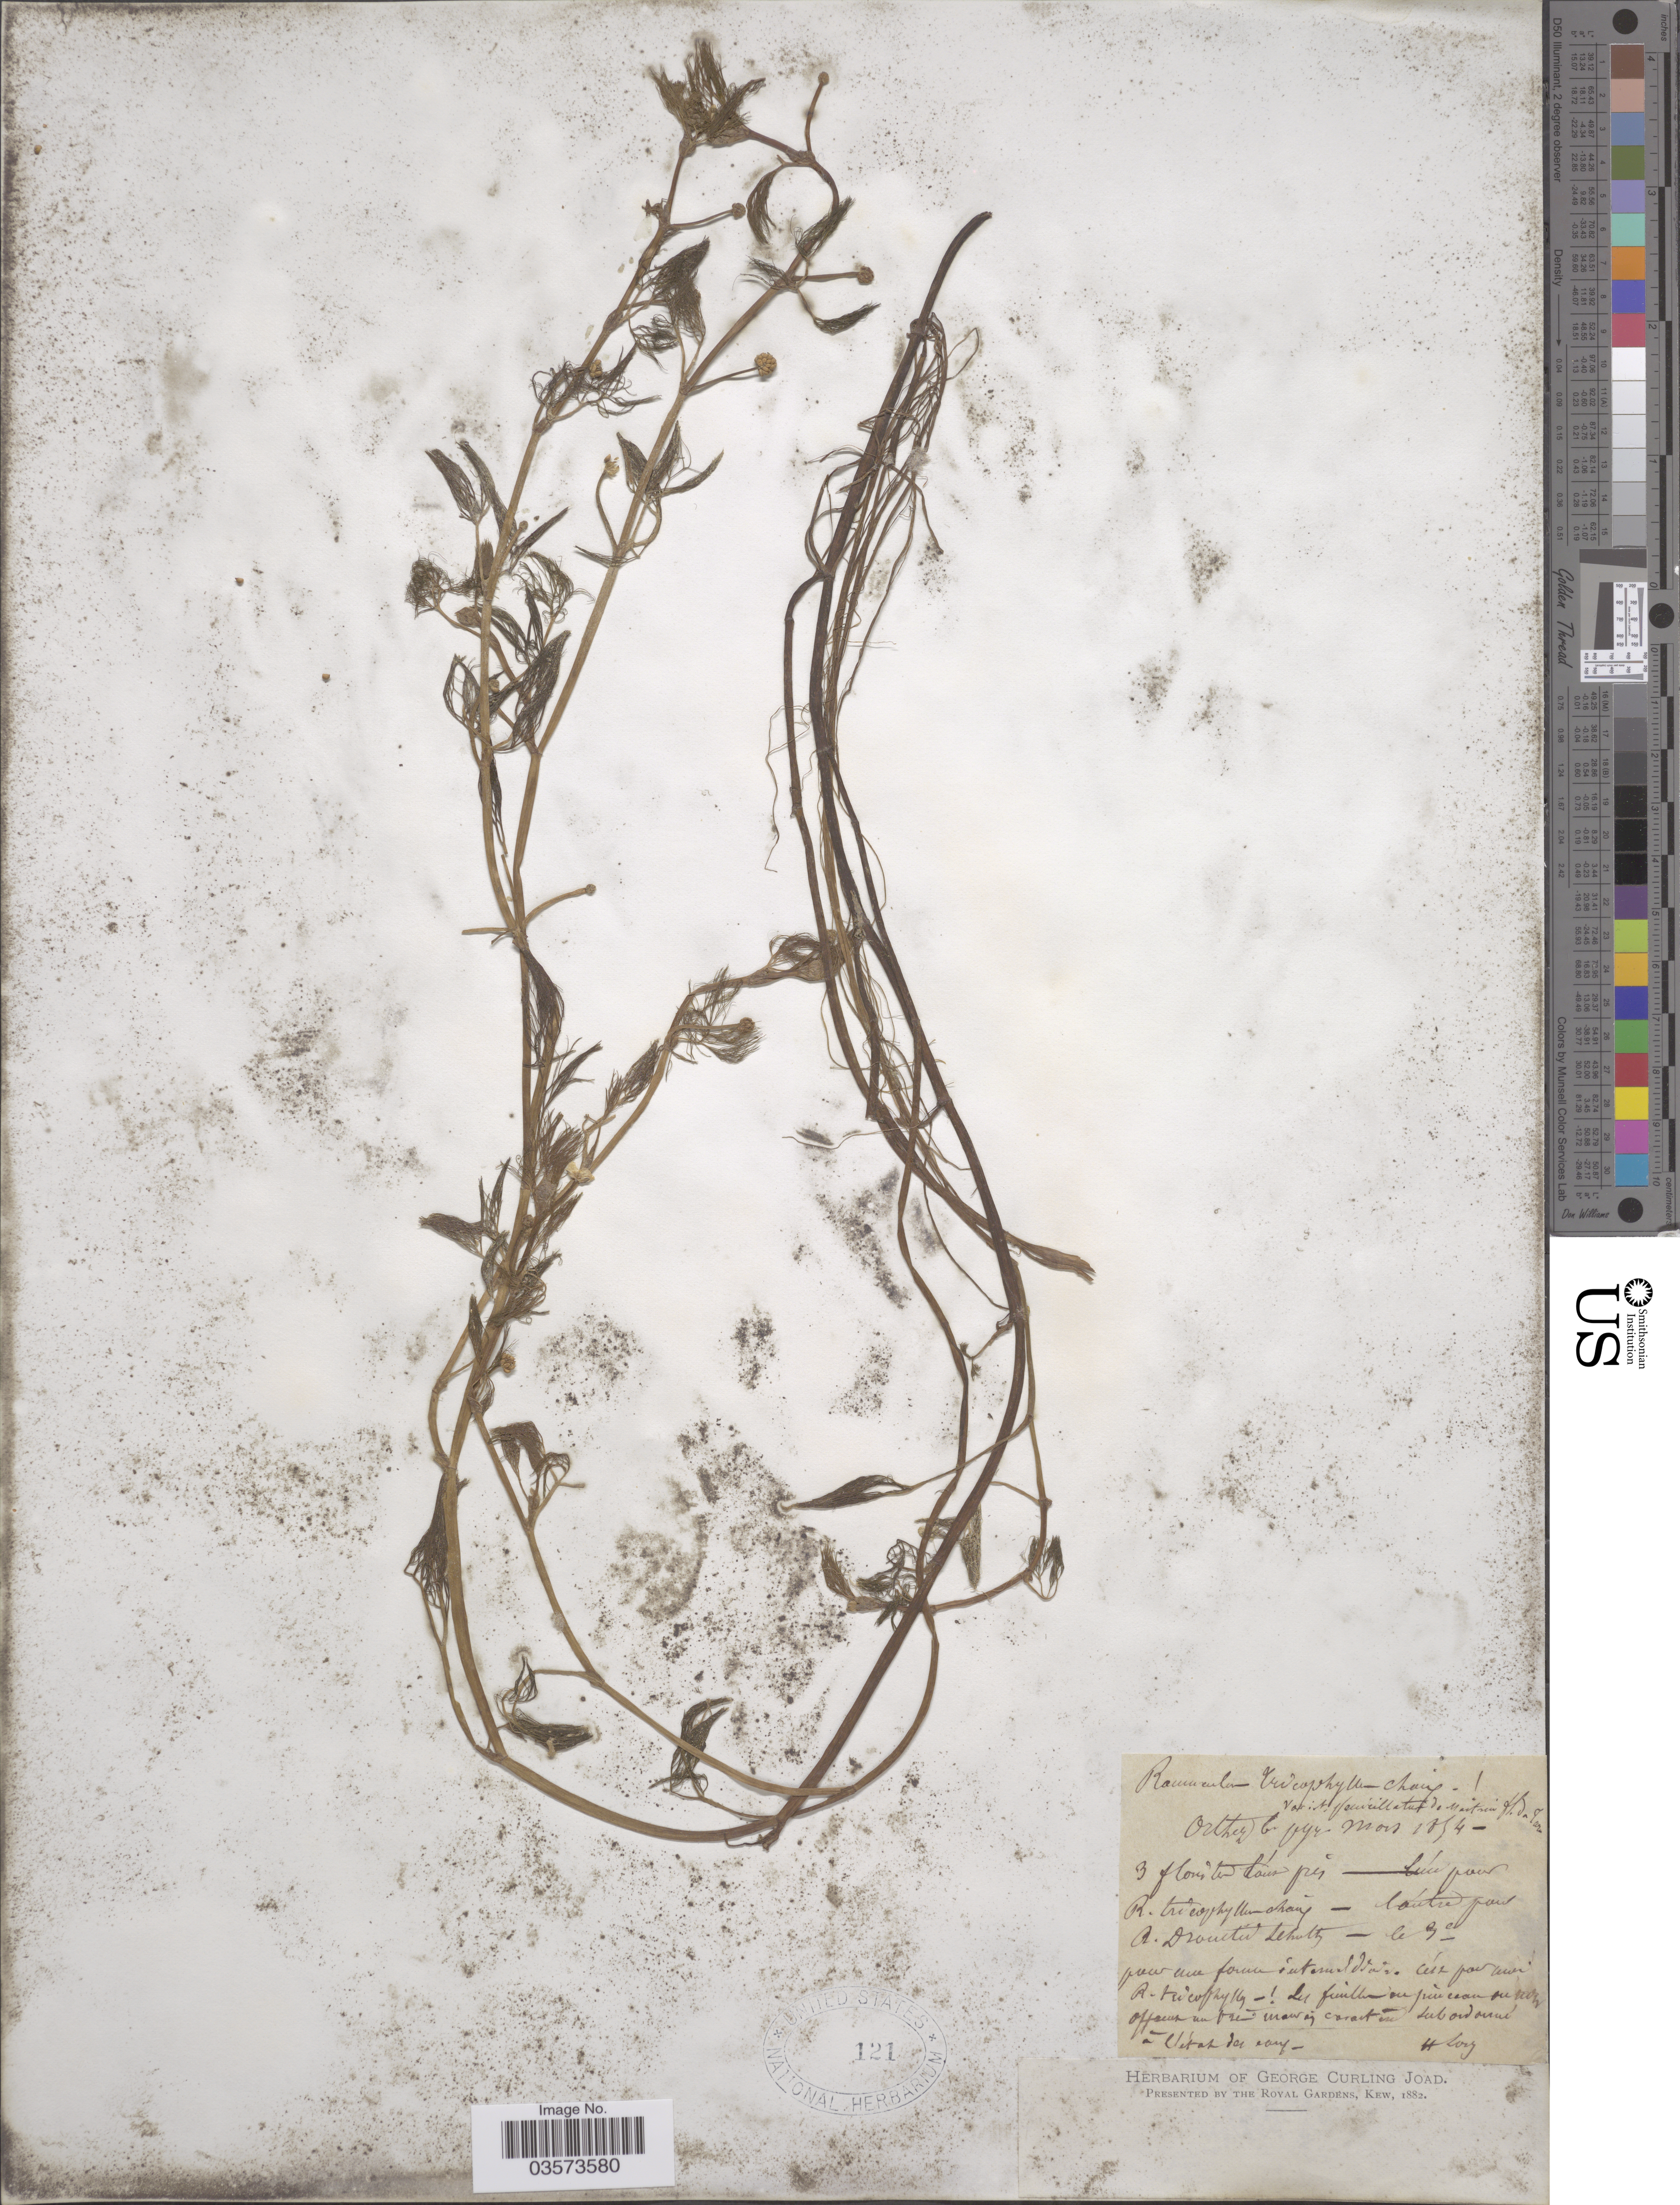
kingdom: Plantae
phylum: Tracheophyta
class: Magnoliopsida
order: Ranunculales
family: Ranunculaceae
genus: Ranunculus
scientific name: Ranunculus trichophyllus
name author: Chaix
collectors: H. Loy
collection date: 1854-03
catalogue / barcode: US 121